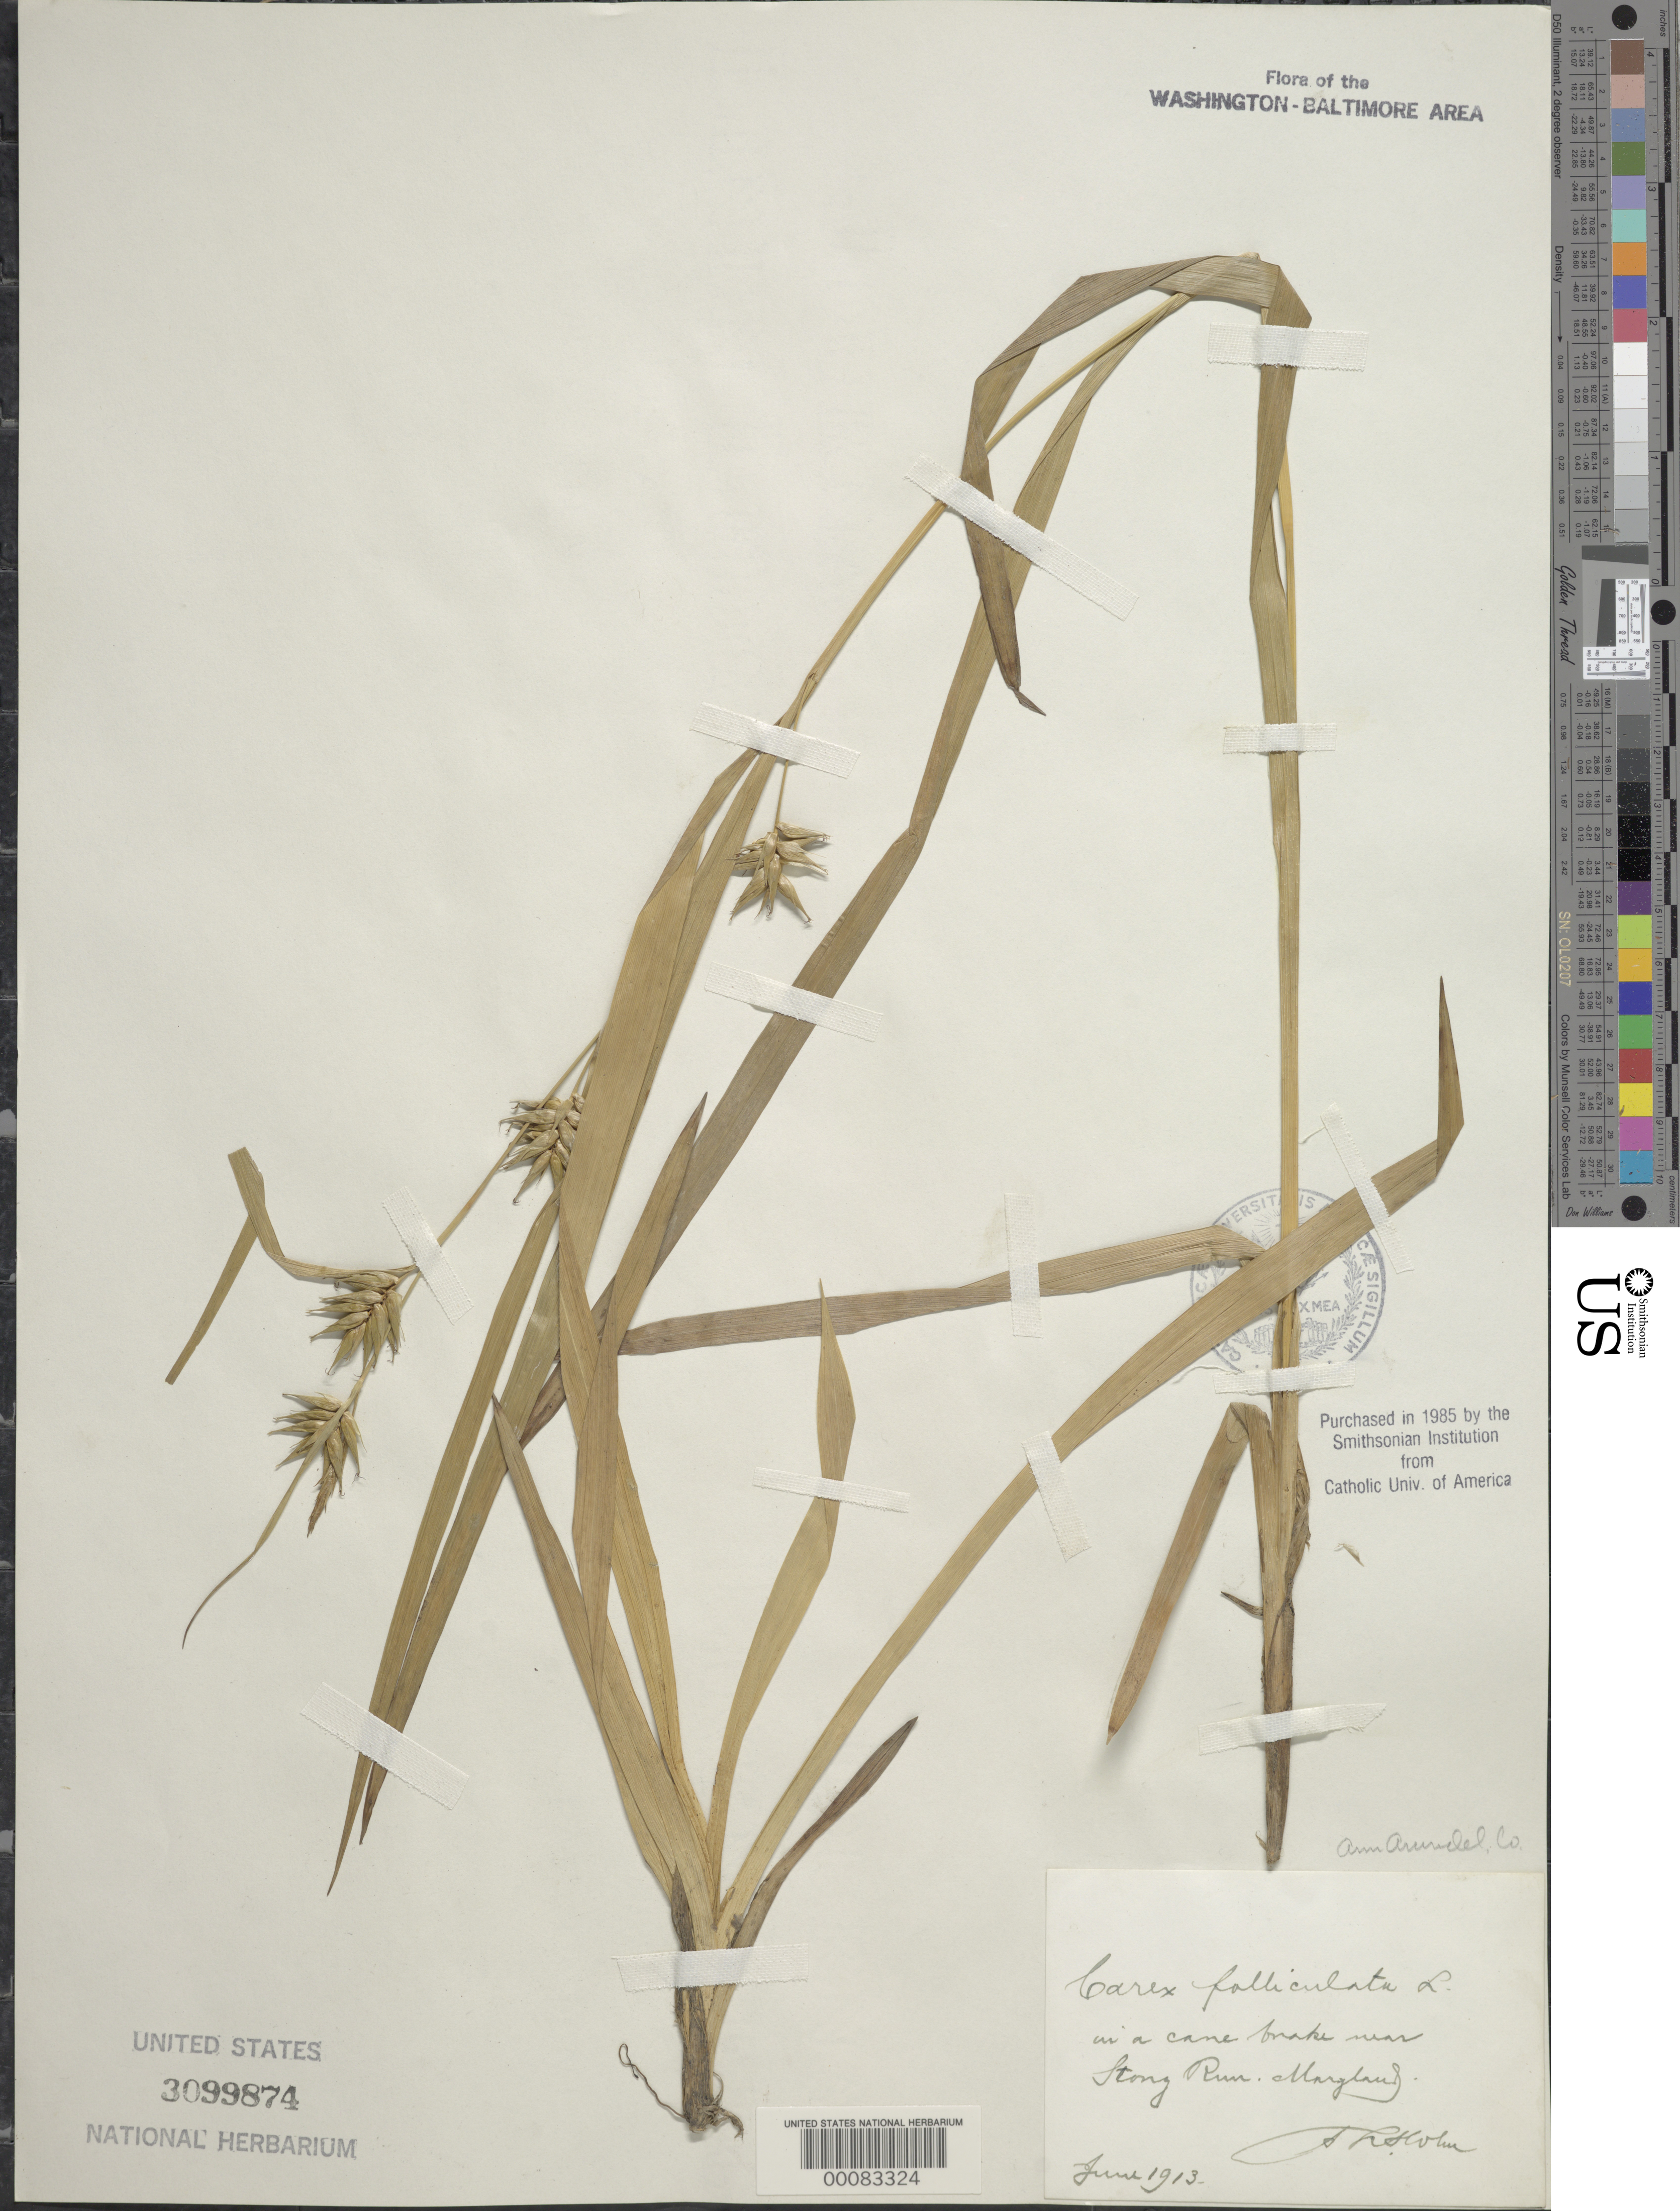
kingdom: Plantae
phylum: Tracheophyta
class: Liliopsida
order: Poales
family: Cyperaceae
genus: Carex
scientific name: Carex folliculata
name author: L.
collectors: T. Holm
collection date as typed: Jun 1913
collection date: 1913-06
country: United States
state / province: Maryland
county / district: Anne Arundel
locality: Near Stony Run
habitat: Cane brake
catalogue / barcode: US 3099874